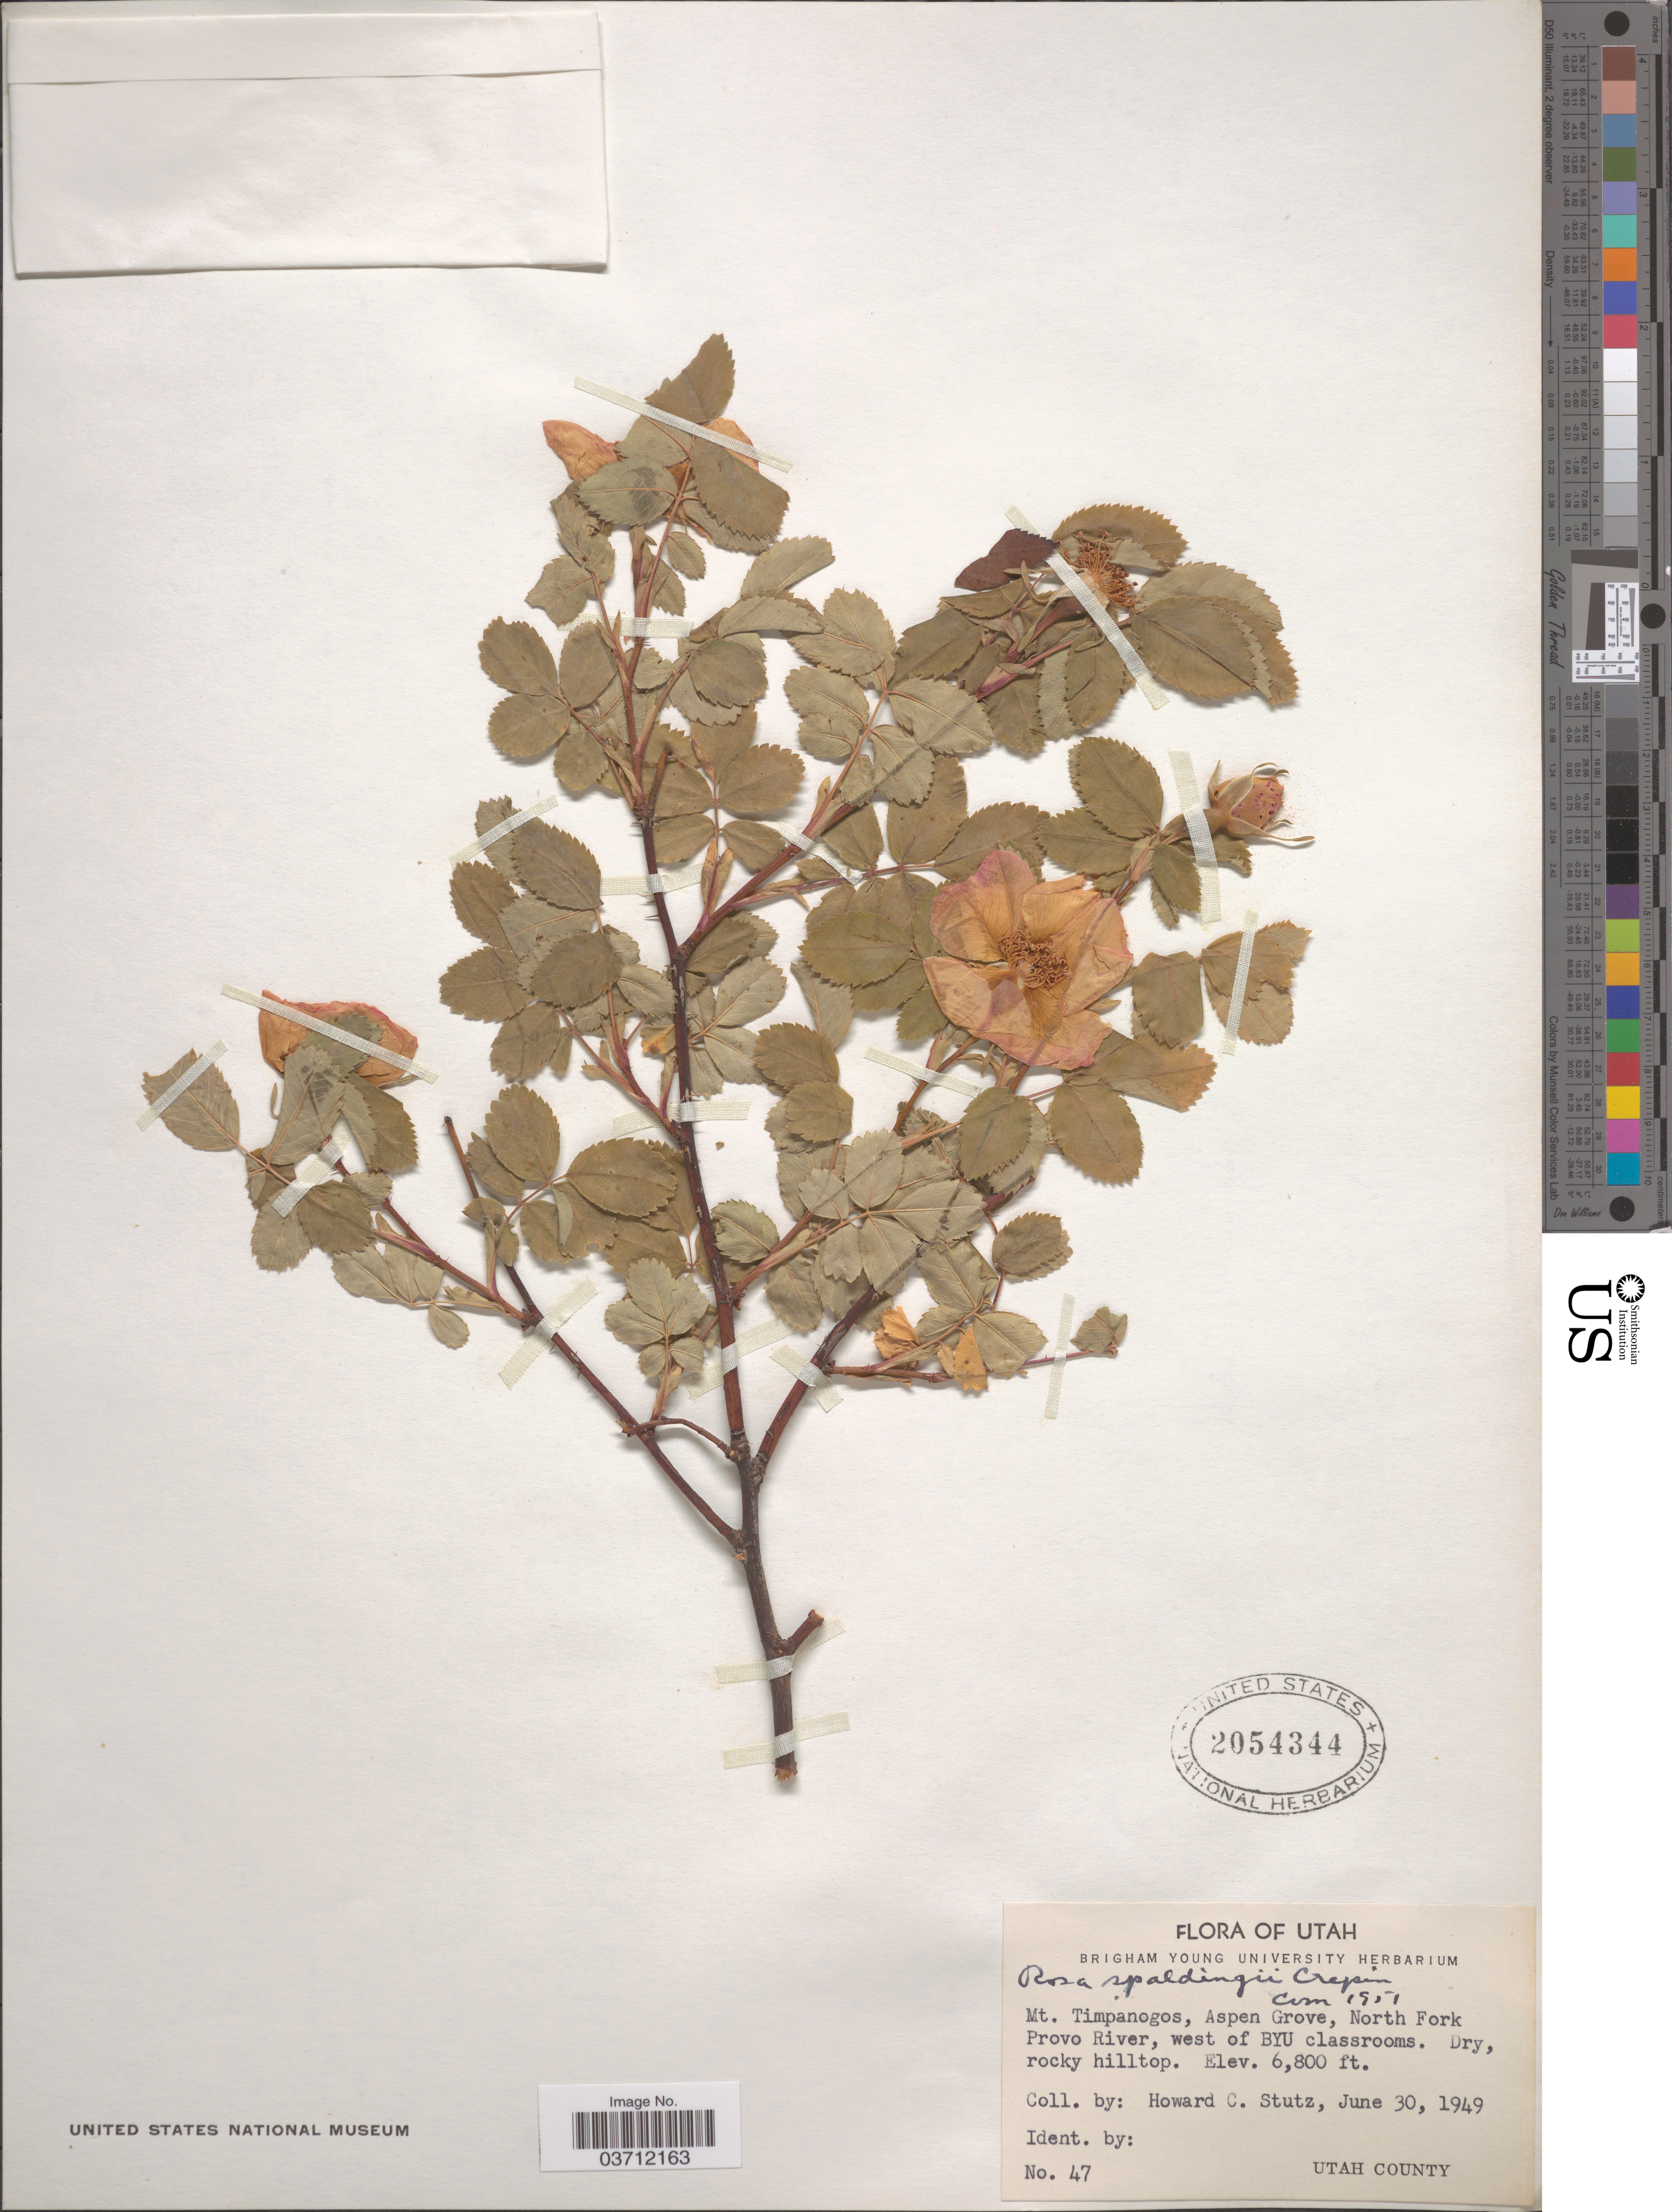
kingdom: Plantae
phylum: Tracheophyta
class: Magnoliopsida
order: Rosales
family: Rosaceae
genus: Rosa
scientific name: Rosa spaldingii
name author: Crép. ex Rydb.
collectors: H. Stutz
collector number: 47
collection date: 1949-06-30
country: United States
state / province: Utah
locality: Mt. Timpanogos, Aspen Grove, North Fork Provo River, west of BYU classrooms. Utah County.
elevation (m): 2073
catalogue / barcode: US 2054344